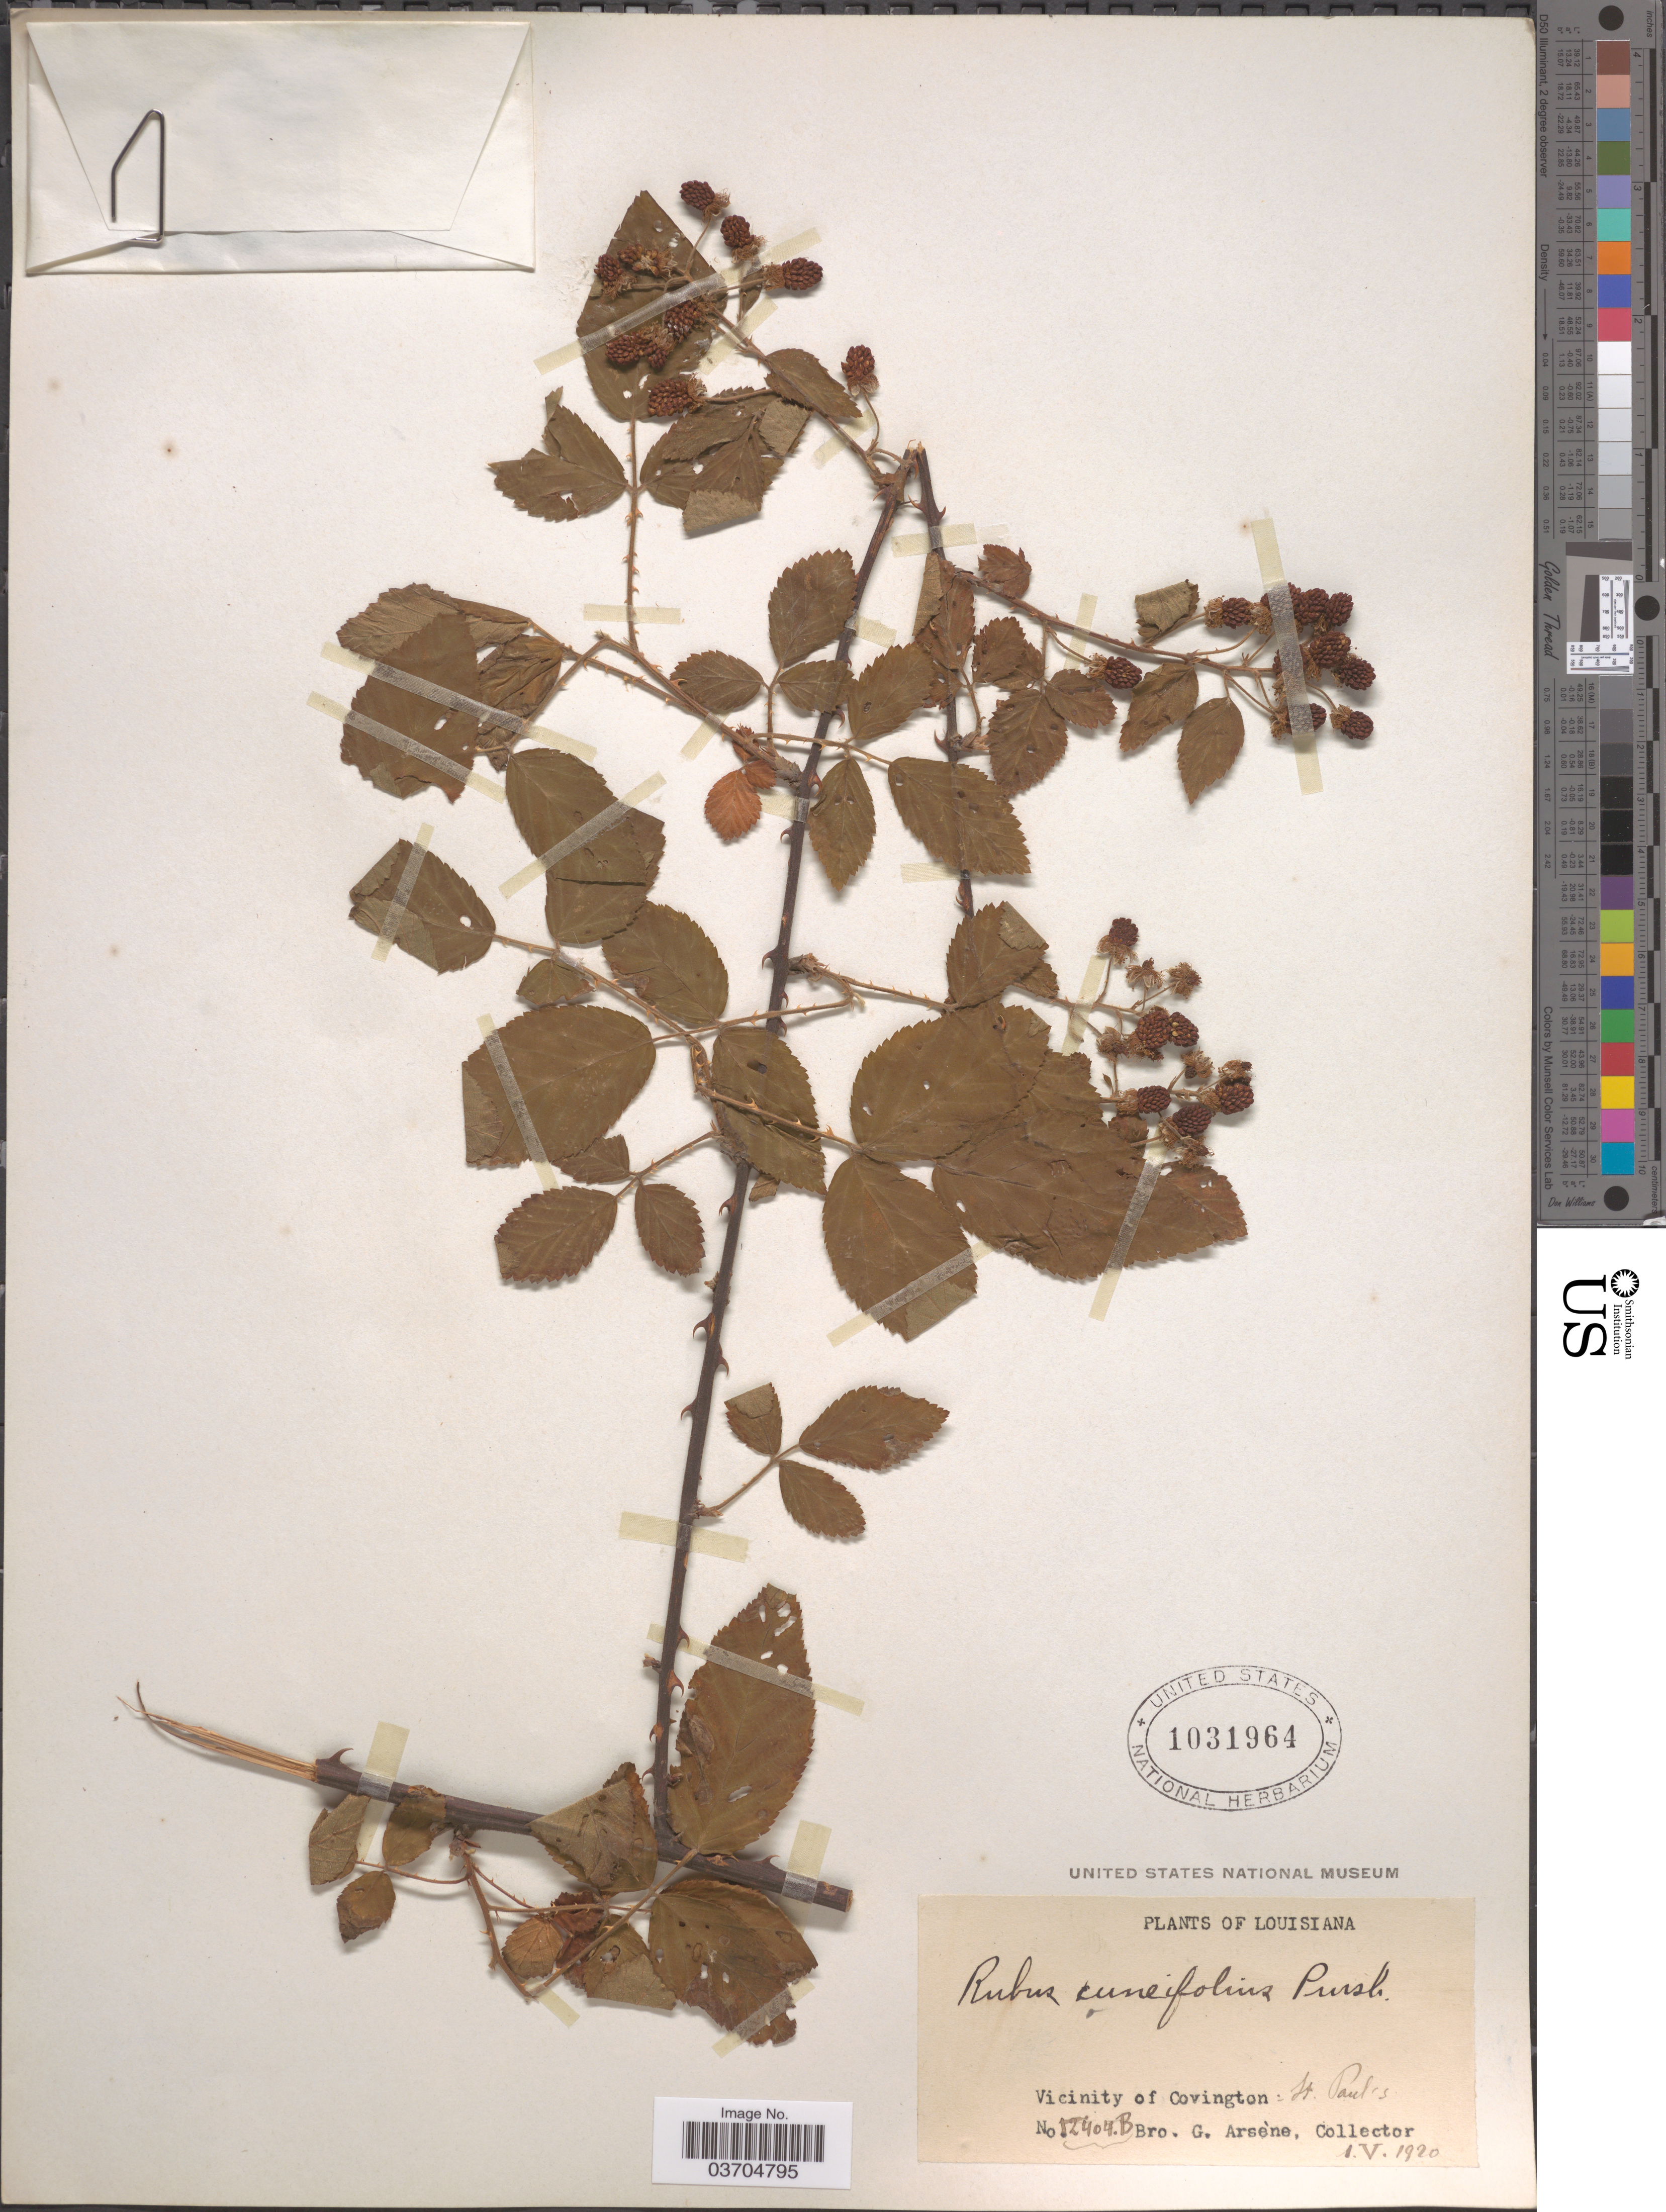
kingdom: Plantae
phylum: Tracheophyta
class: Magnoliopsida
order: Rosales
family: Rosaceae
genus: Rubus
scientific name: Rubus cuneifolius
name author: Pursh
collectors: Bro. G. Arsène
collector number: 12404B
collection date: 1920-05-01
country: United States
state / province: Louisiana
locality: Vicinity of Covington: St. Paul's.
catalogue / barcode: US 1031964